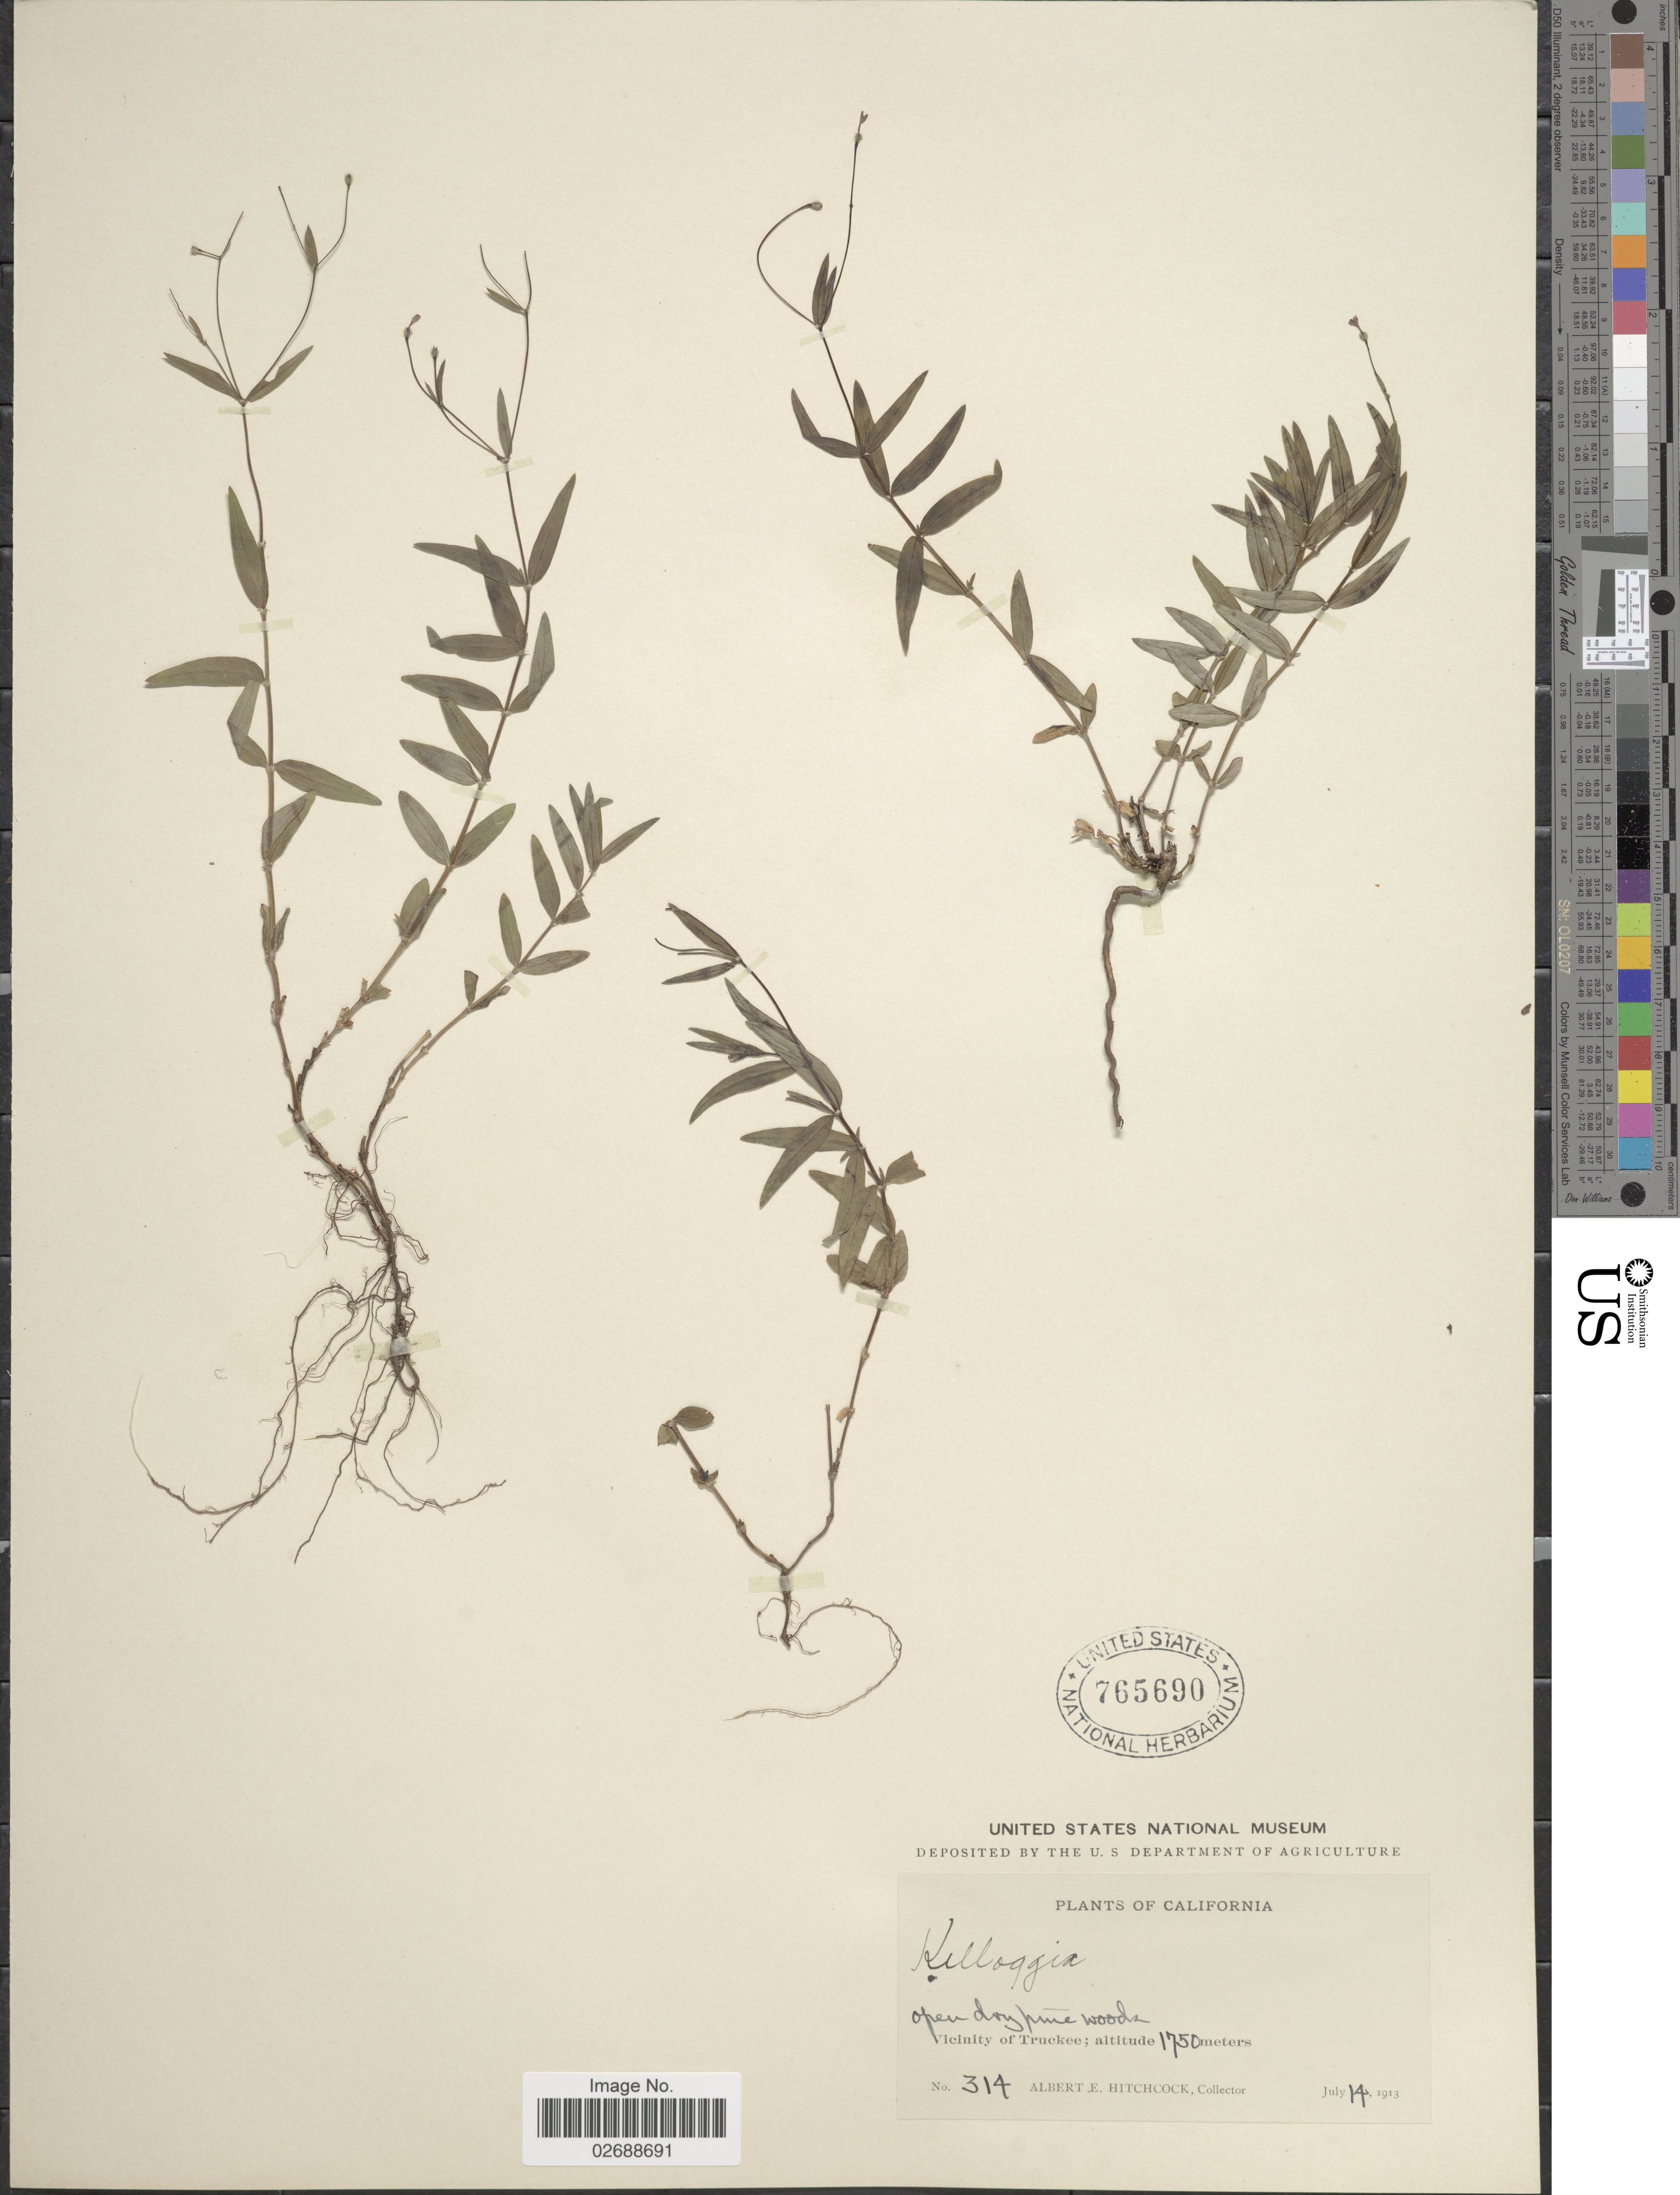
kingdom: Plantae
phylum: Tracheophyta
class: Magnoliopsida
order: Gentianales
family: Rubiaceae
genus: Kelloggia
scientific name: Kelloggia galioides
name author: Torr.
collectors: A. S. Hitchcock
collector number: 314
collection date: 1913-07-14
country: United States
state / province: California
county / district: Nevada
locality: Vicinity of Truckee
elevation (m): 1750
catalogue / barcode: US 765690